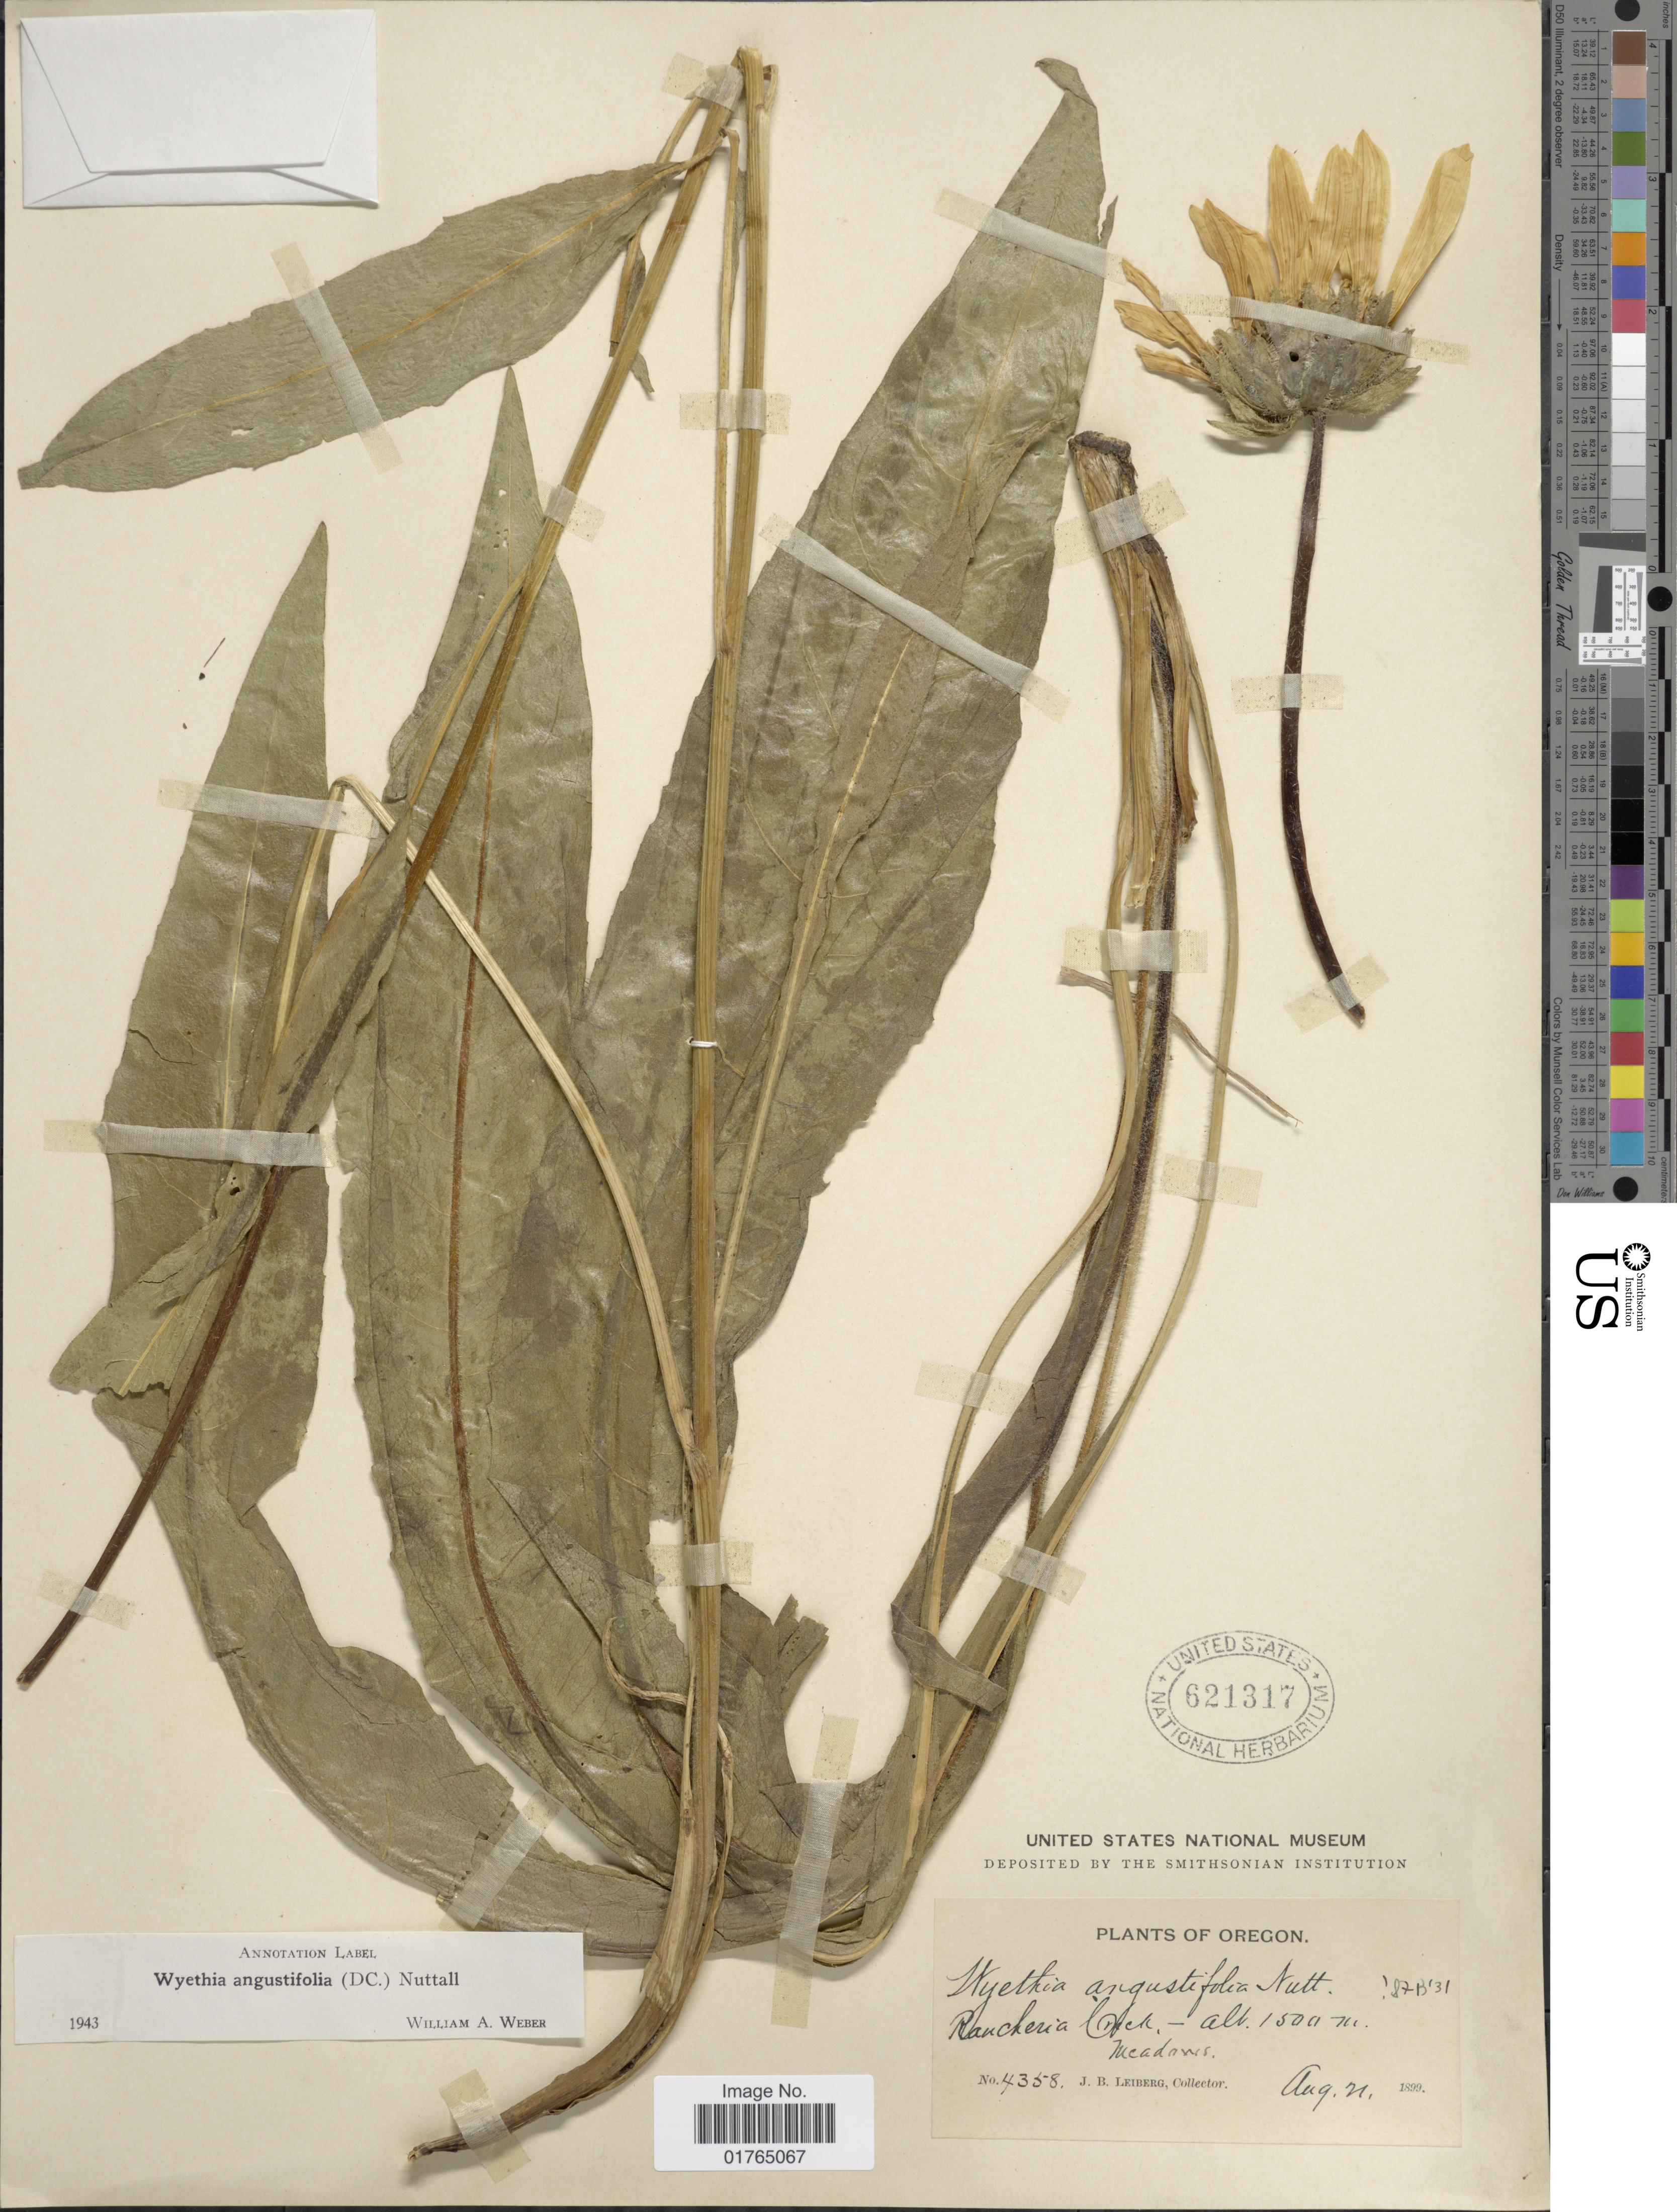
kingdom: Plantae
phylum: Tracheophyta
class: Magnoliopsida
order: Asterales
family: Asteraceae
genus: Wyethia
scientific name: Wyethia angustifolia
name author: (DC.) Nutt.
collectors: J. B. Leiberg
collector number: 4358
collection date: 1899-08-21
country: United States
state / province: Oregon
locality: Rancheria Creek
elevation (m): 1500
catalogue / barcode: US 621317